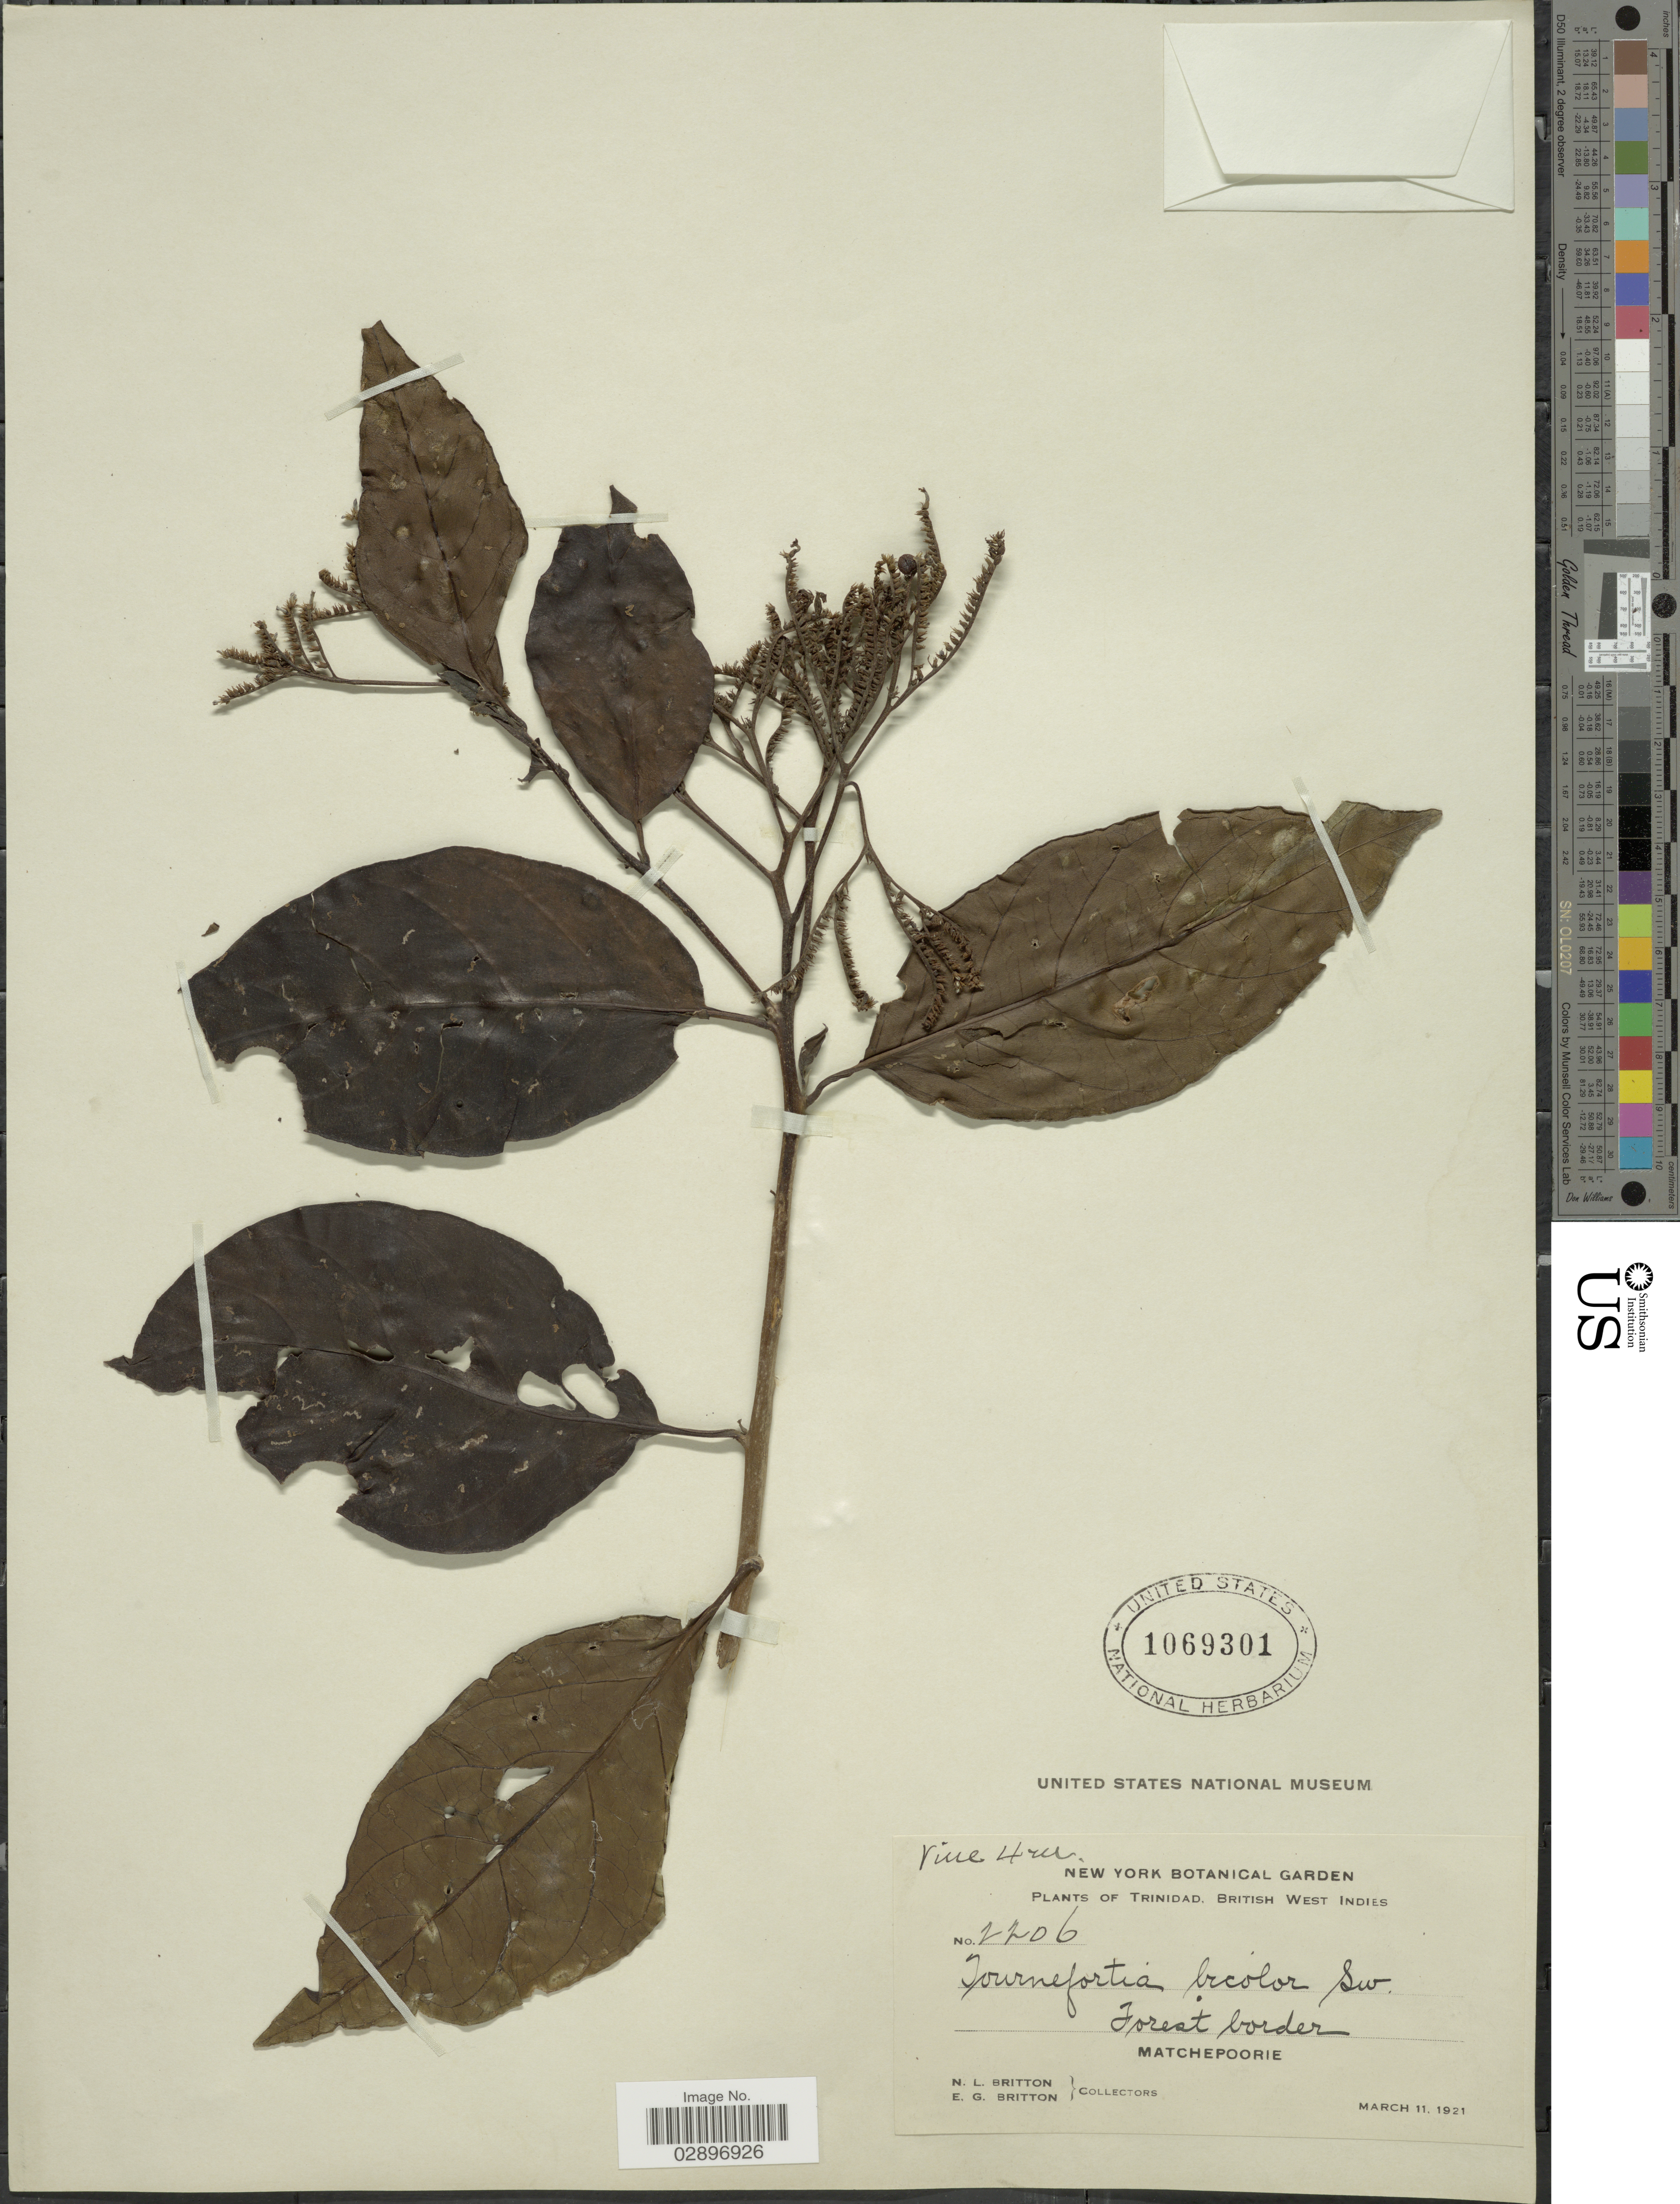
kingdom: Plantae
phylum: Tracheophyta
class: Magnoliopsida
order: Boraginales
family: Heliotropiaceae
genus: Tournefortia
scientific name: Tournefortia bicolor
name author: Sw.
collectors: N. Britton & E. G. Britton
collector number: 2206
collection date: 1921-03-11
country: Trinidad and Tobago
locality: Trinidad, British West Indies. Matchepoorie.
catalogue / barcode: US 1069301